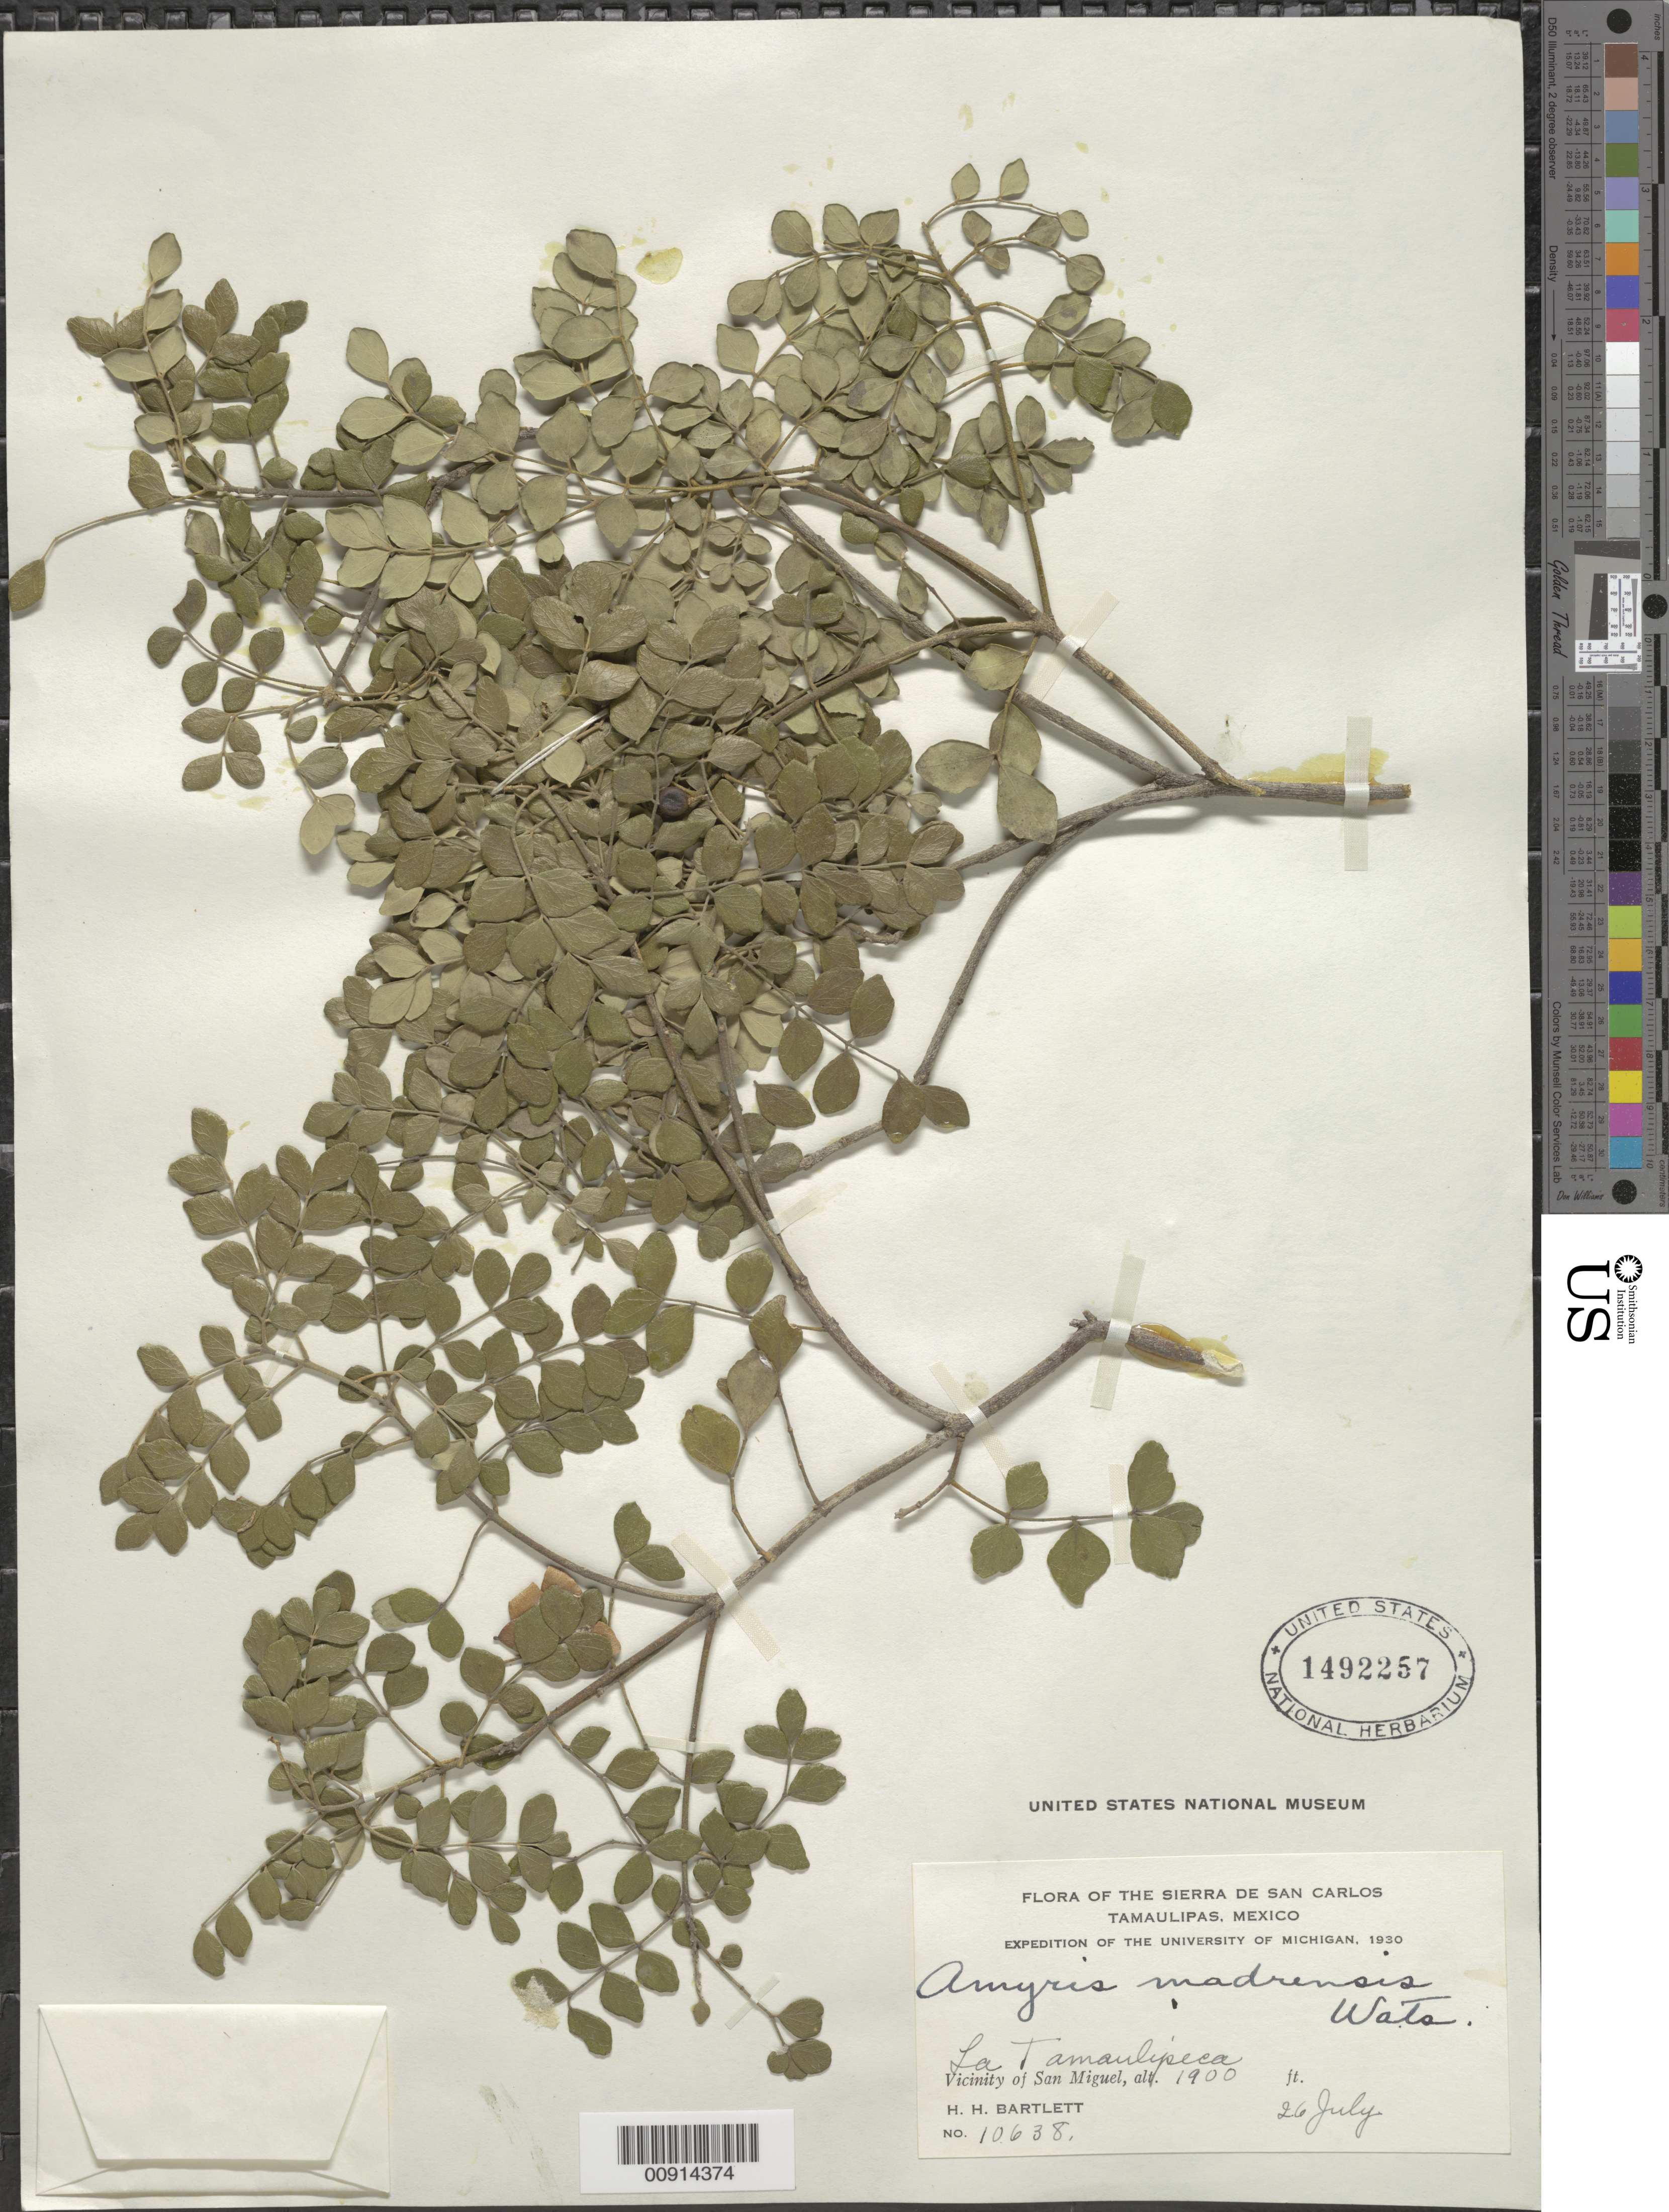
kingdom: Plantae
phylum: Tracheophyta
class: Magnoliopsida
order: Sapindales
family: Rutaceae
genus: Amyris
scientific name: Amyris madrensis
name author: S. Watson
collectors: H. H. Bartlett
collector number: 10638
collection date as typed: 26 Jul 1930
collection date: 1930-07-26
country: Mexico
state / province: Tamaulipas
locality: La Tamaulipeca. Sierra de San Carlos, Tamaulipas.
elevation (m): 579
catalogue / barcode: US 1492257